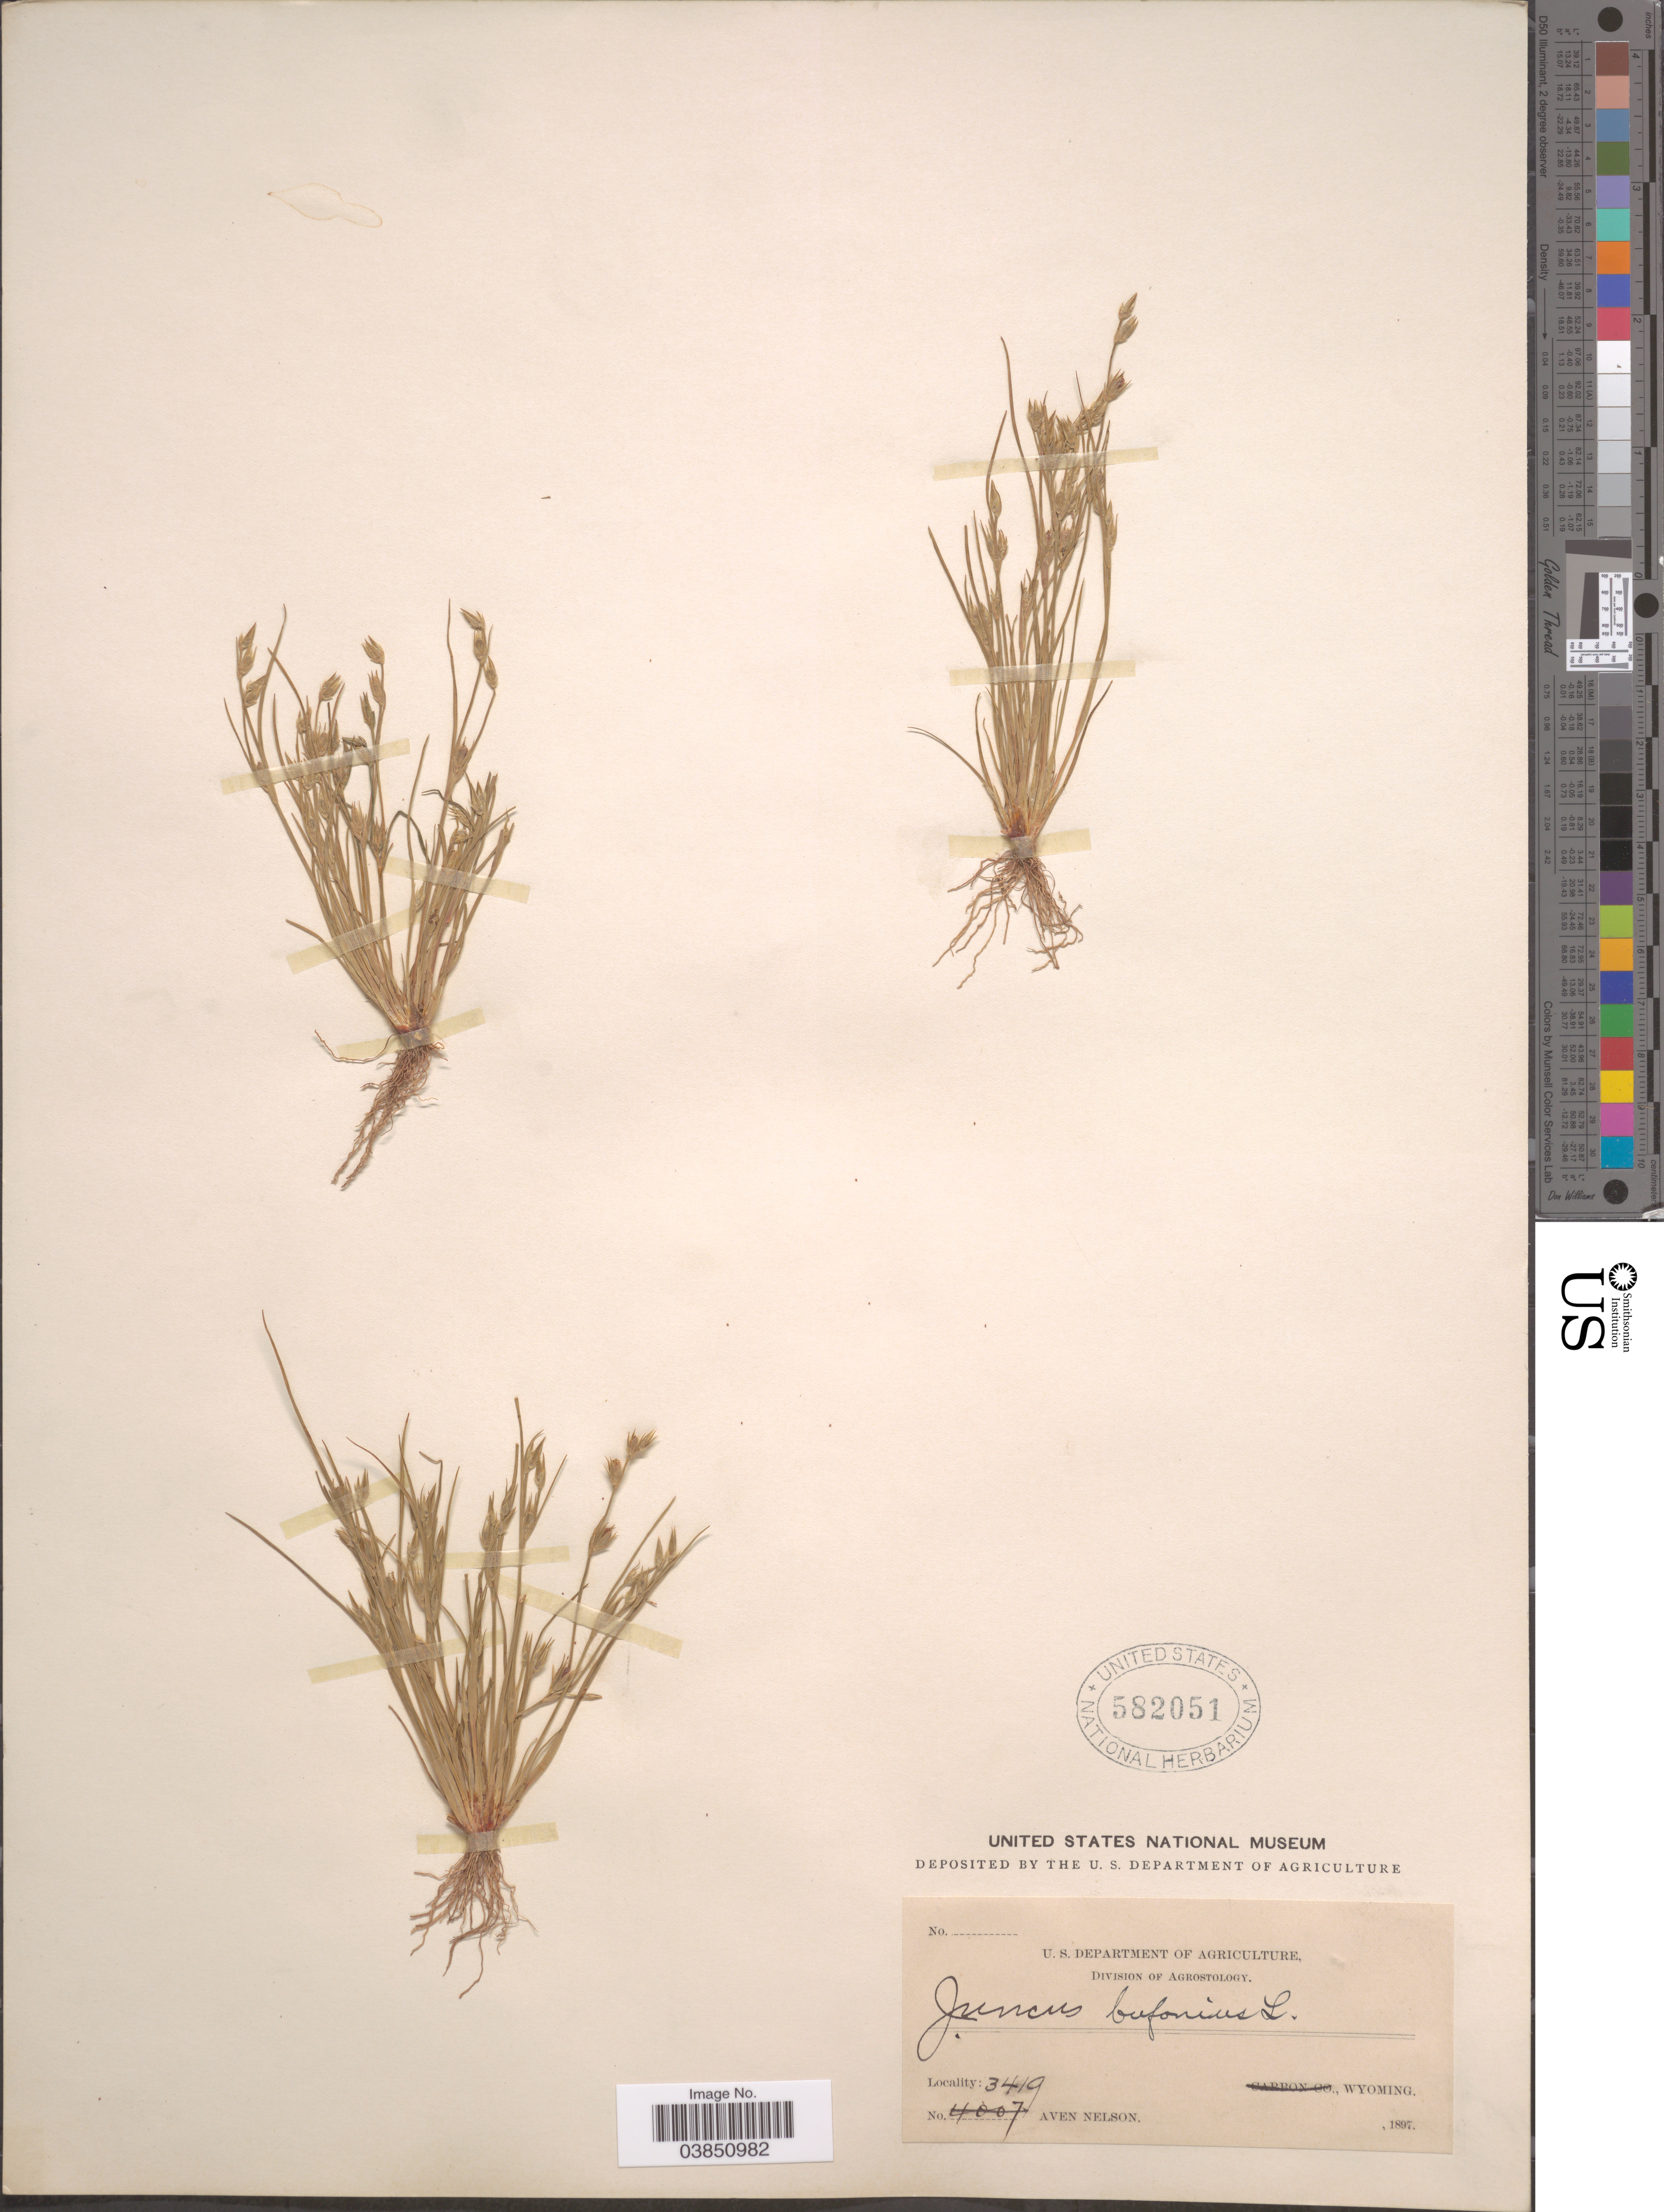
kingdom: Plantae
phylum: Tracheophyta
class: Liliopsida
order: Poales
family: Juncaceae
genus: Juncus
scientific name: Juncus bufonius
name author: L.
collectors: A. Nelson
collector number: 3419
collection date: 1879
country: United States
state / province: Wyoming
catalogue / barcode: US 582051